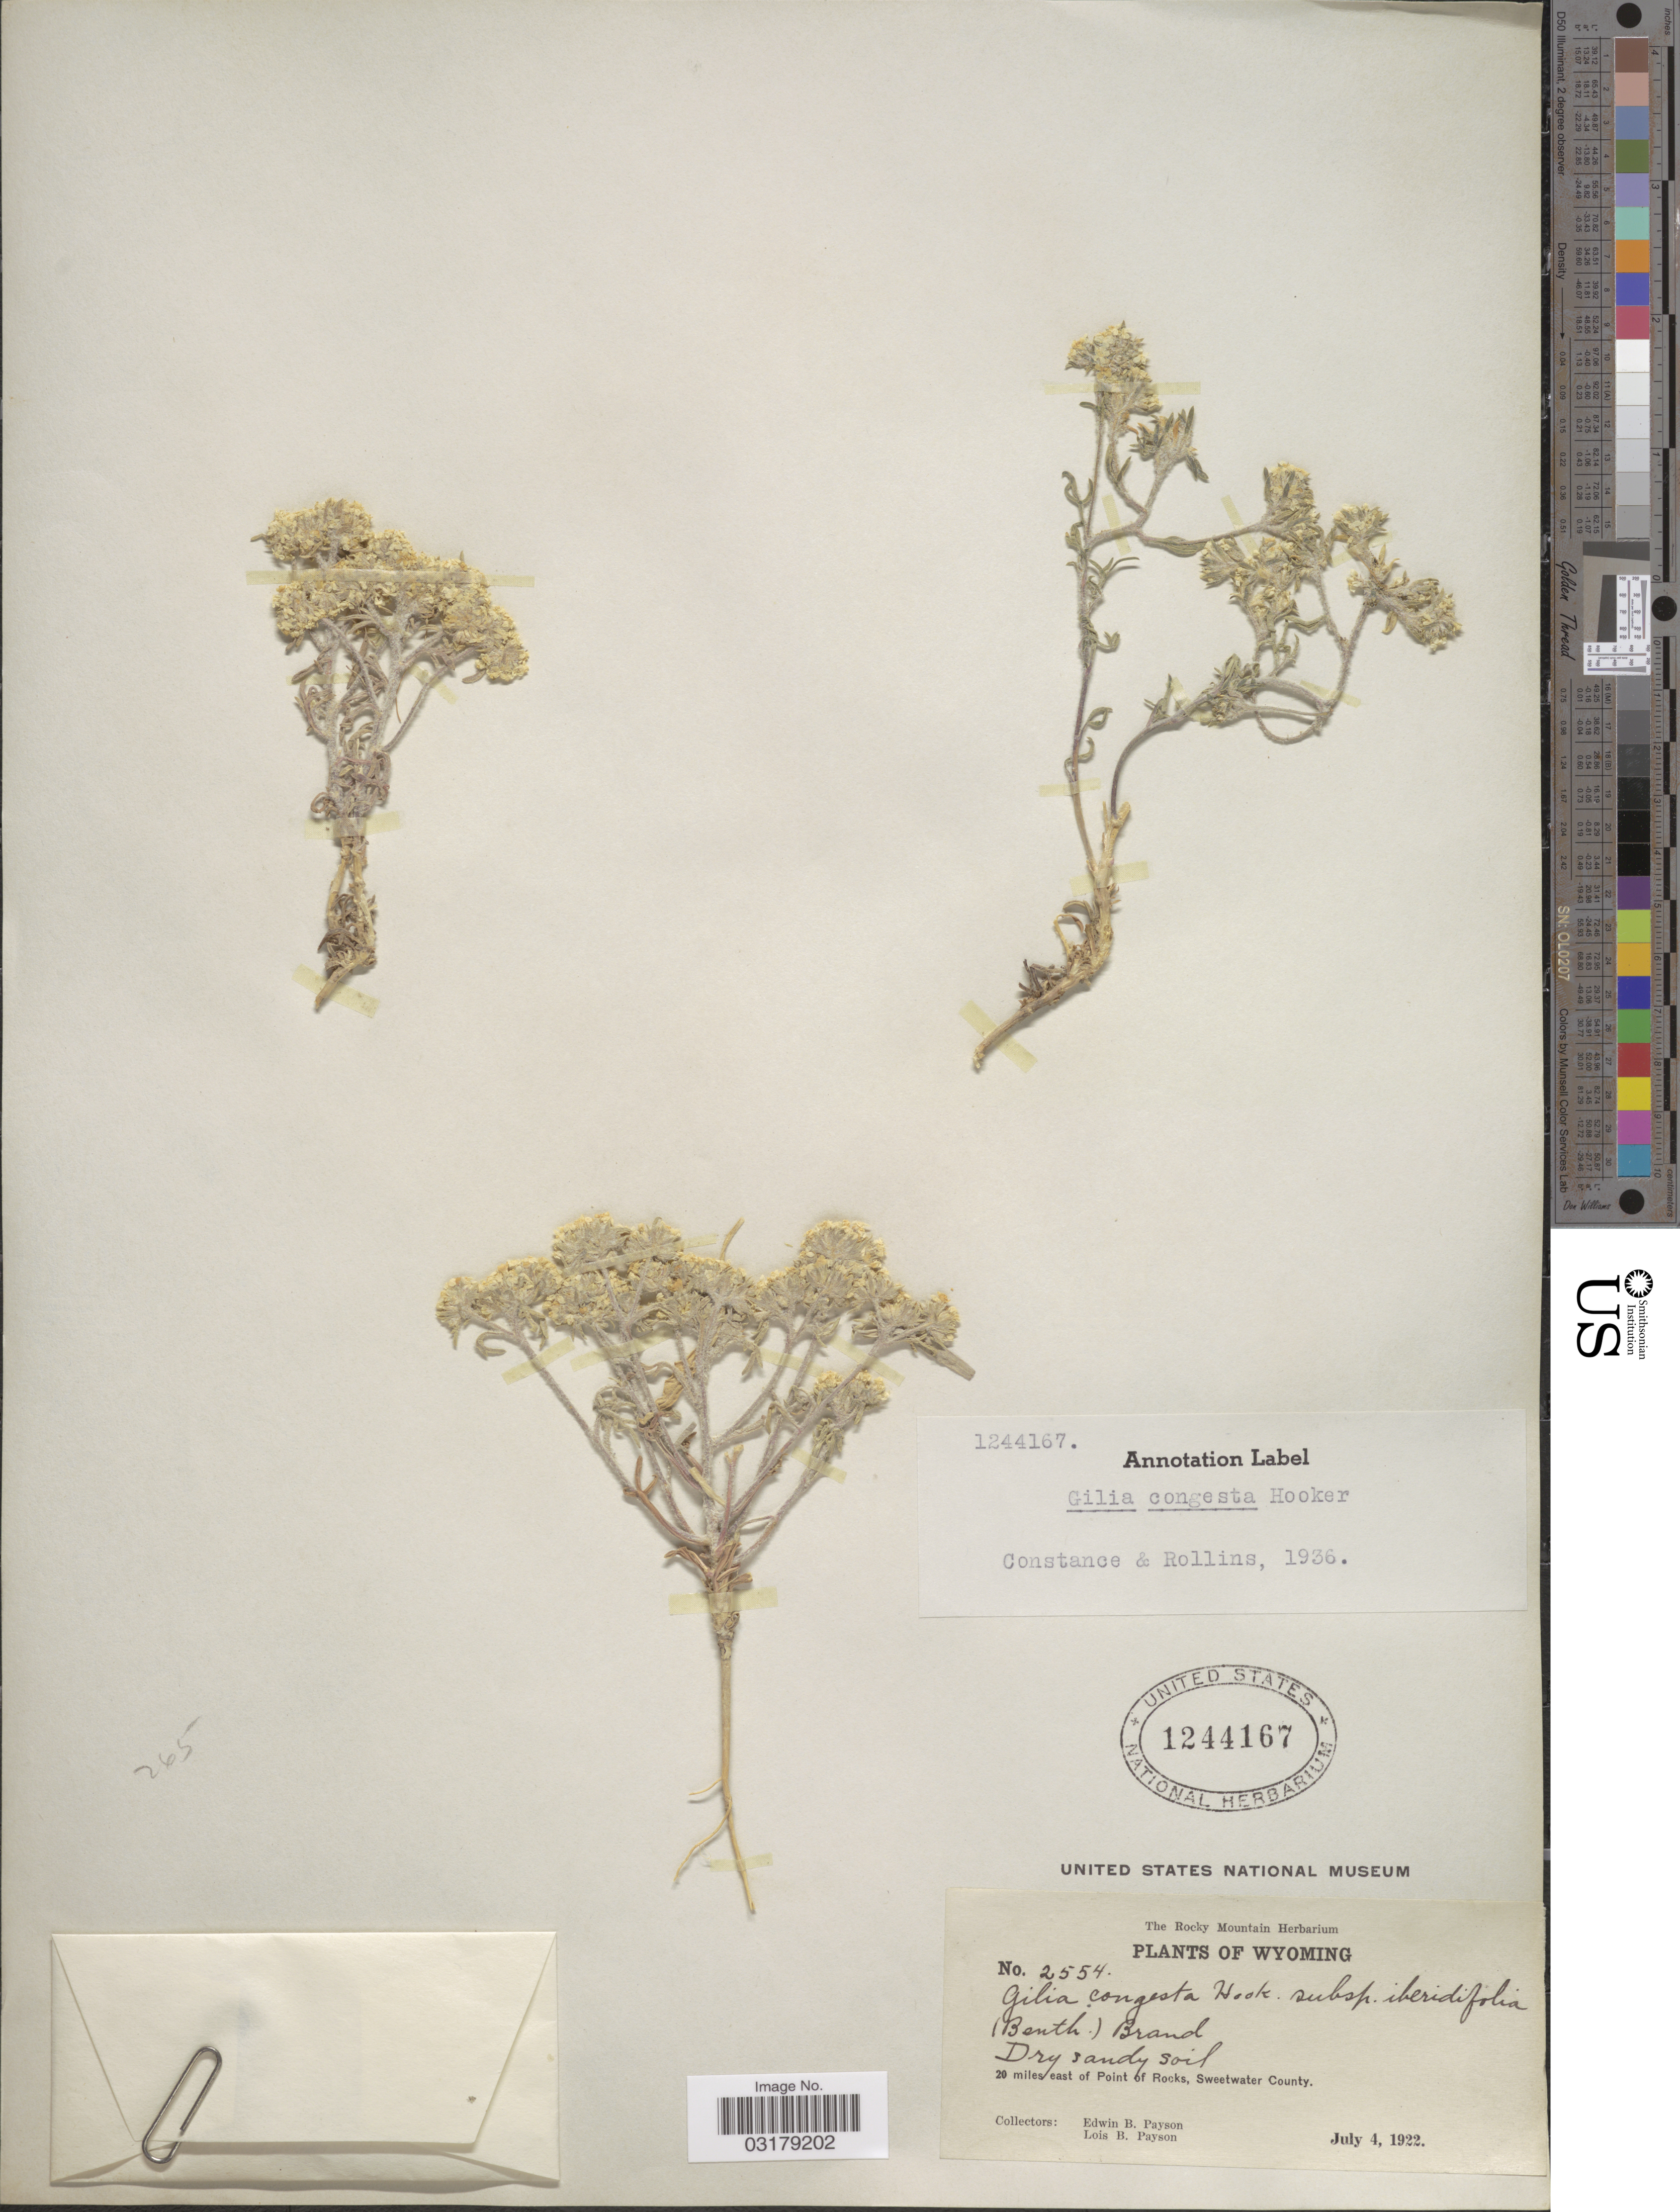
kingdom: Plantae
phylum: Tracheophyta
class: Magnoliopsida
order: Ericales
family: Polemoniaceae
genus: Ipomopsis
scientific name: Ipomopsis congesta var. crebrifolia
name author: (Nutt.) S.L. Welsh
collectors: E. B. Payson & L. Payson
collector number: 2554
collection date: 1922-07-04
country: United States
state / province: Wyoming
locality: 20 miles east of Point of Rocks, Sweetwater County.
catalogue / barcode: US 1244167